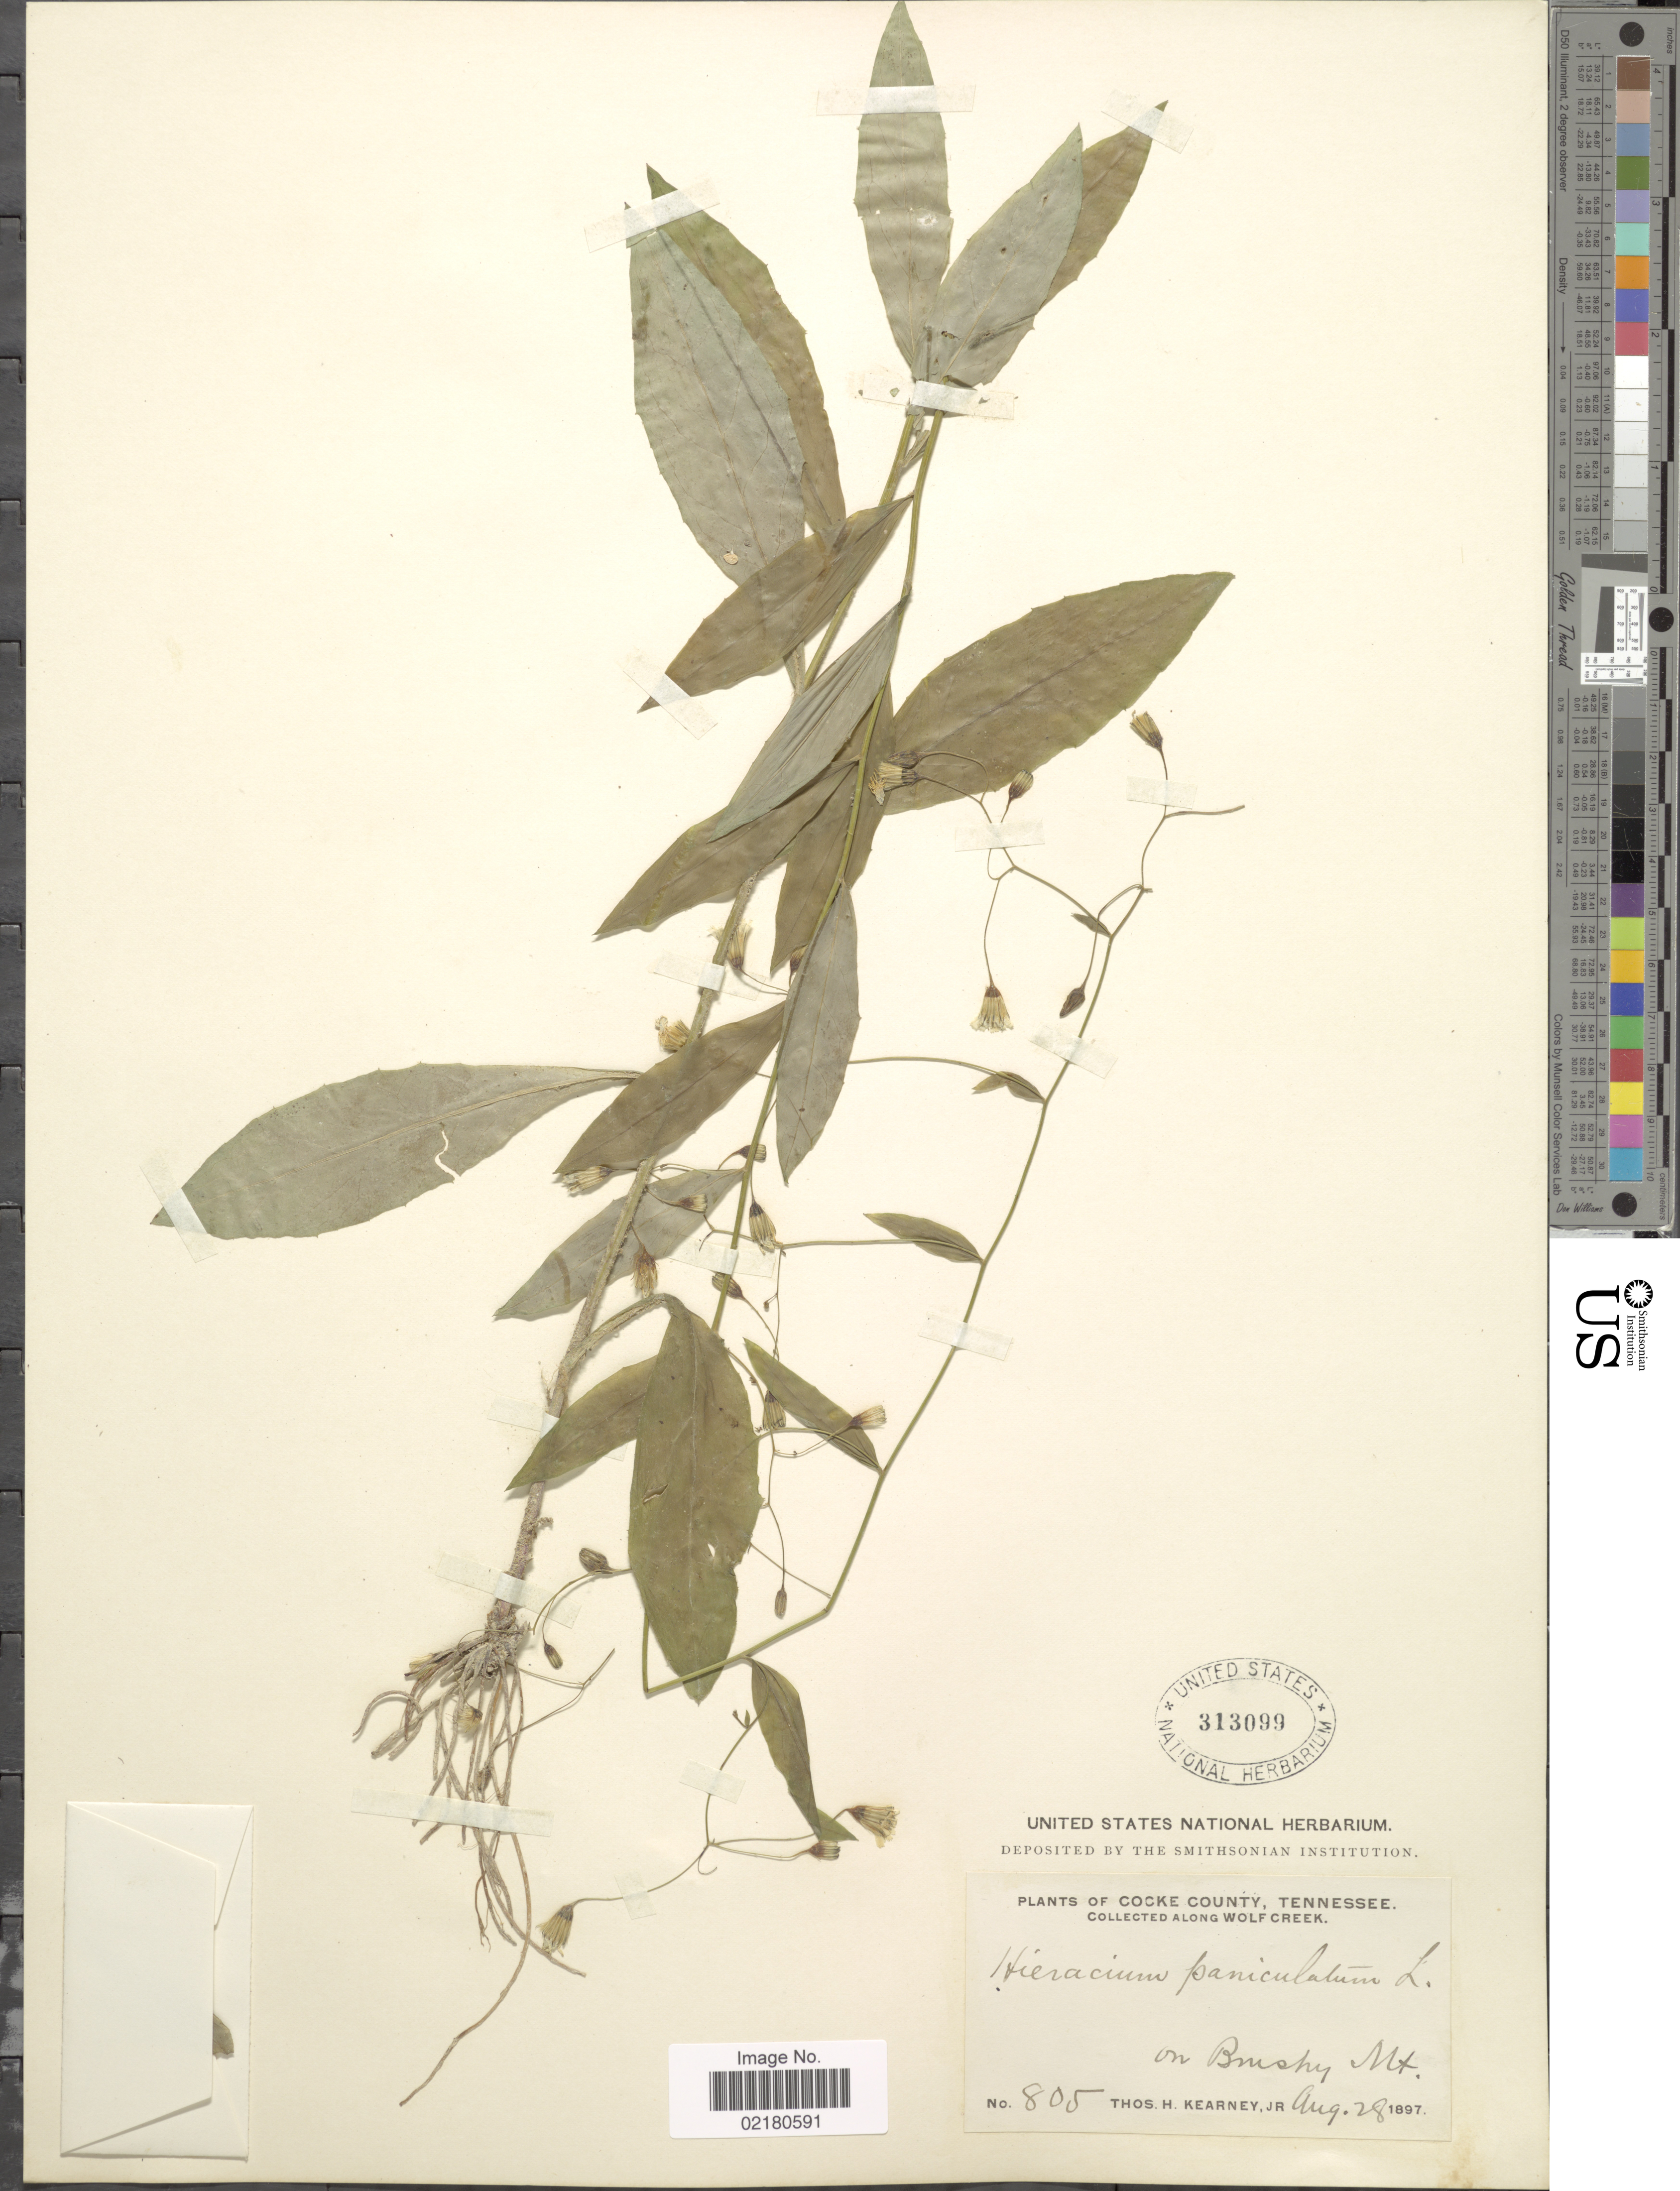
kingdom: Plantae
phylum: Tracheophyta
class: Magnoliopsida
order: Asterales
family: Asteraceae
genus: Hieracium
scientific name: Hieracium paniculatum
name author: L.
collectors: T. H. Kearney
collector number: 805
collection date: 1897-08-28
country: United States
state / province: Tennessee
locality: Cocke County, along Wolf Creek, on Brushy Mt.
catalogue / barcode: US 313099